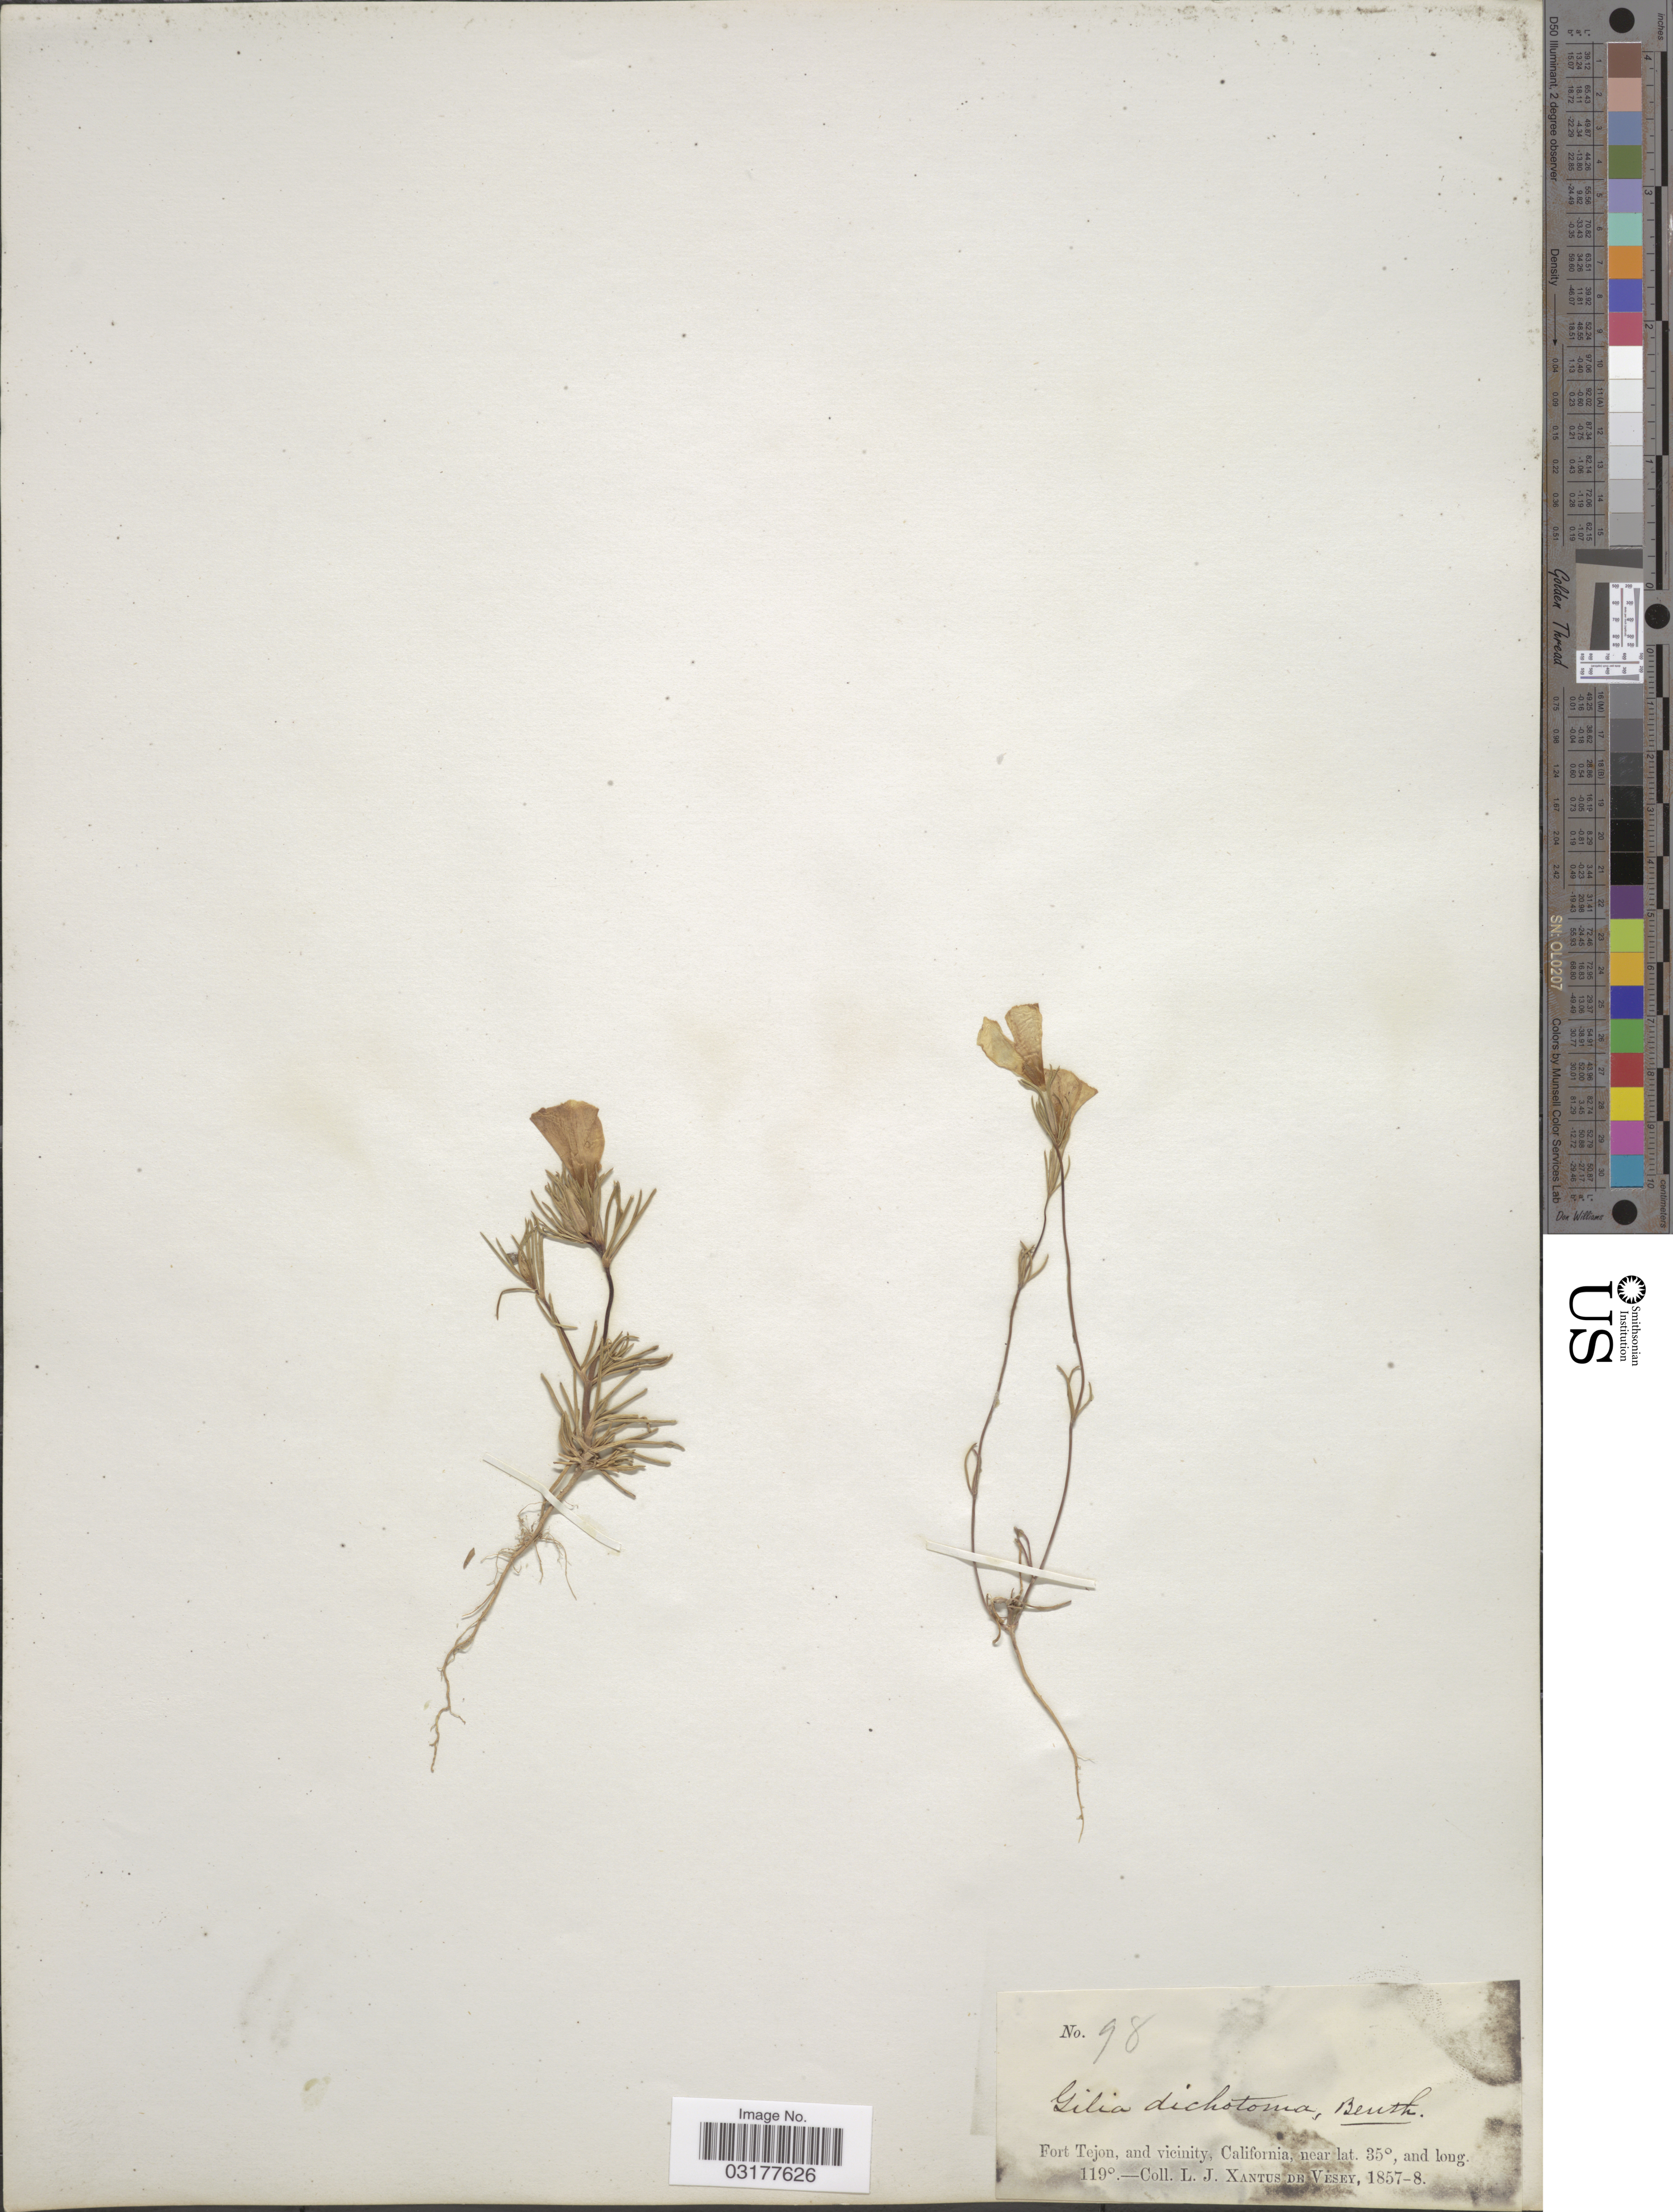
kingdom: Plantae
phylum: Tracheophyta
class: Magnoliopsida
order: Ericales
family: Polemoniaceae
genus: Linanthus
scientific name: Linanthus dichotomus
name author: Benth.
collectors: L. Xantus de Vesey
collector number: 98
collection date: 1857/1858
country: United States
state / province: California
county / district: Kern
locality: Fort Tejon, and vicinity.